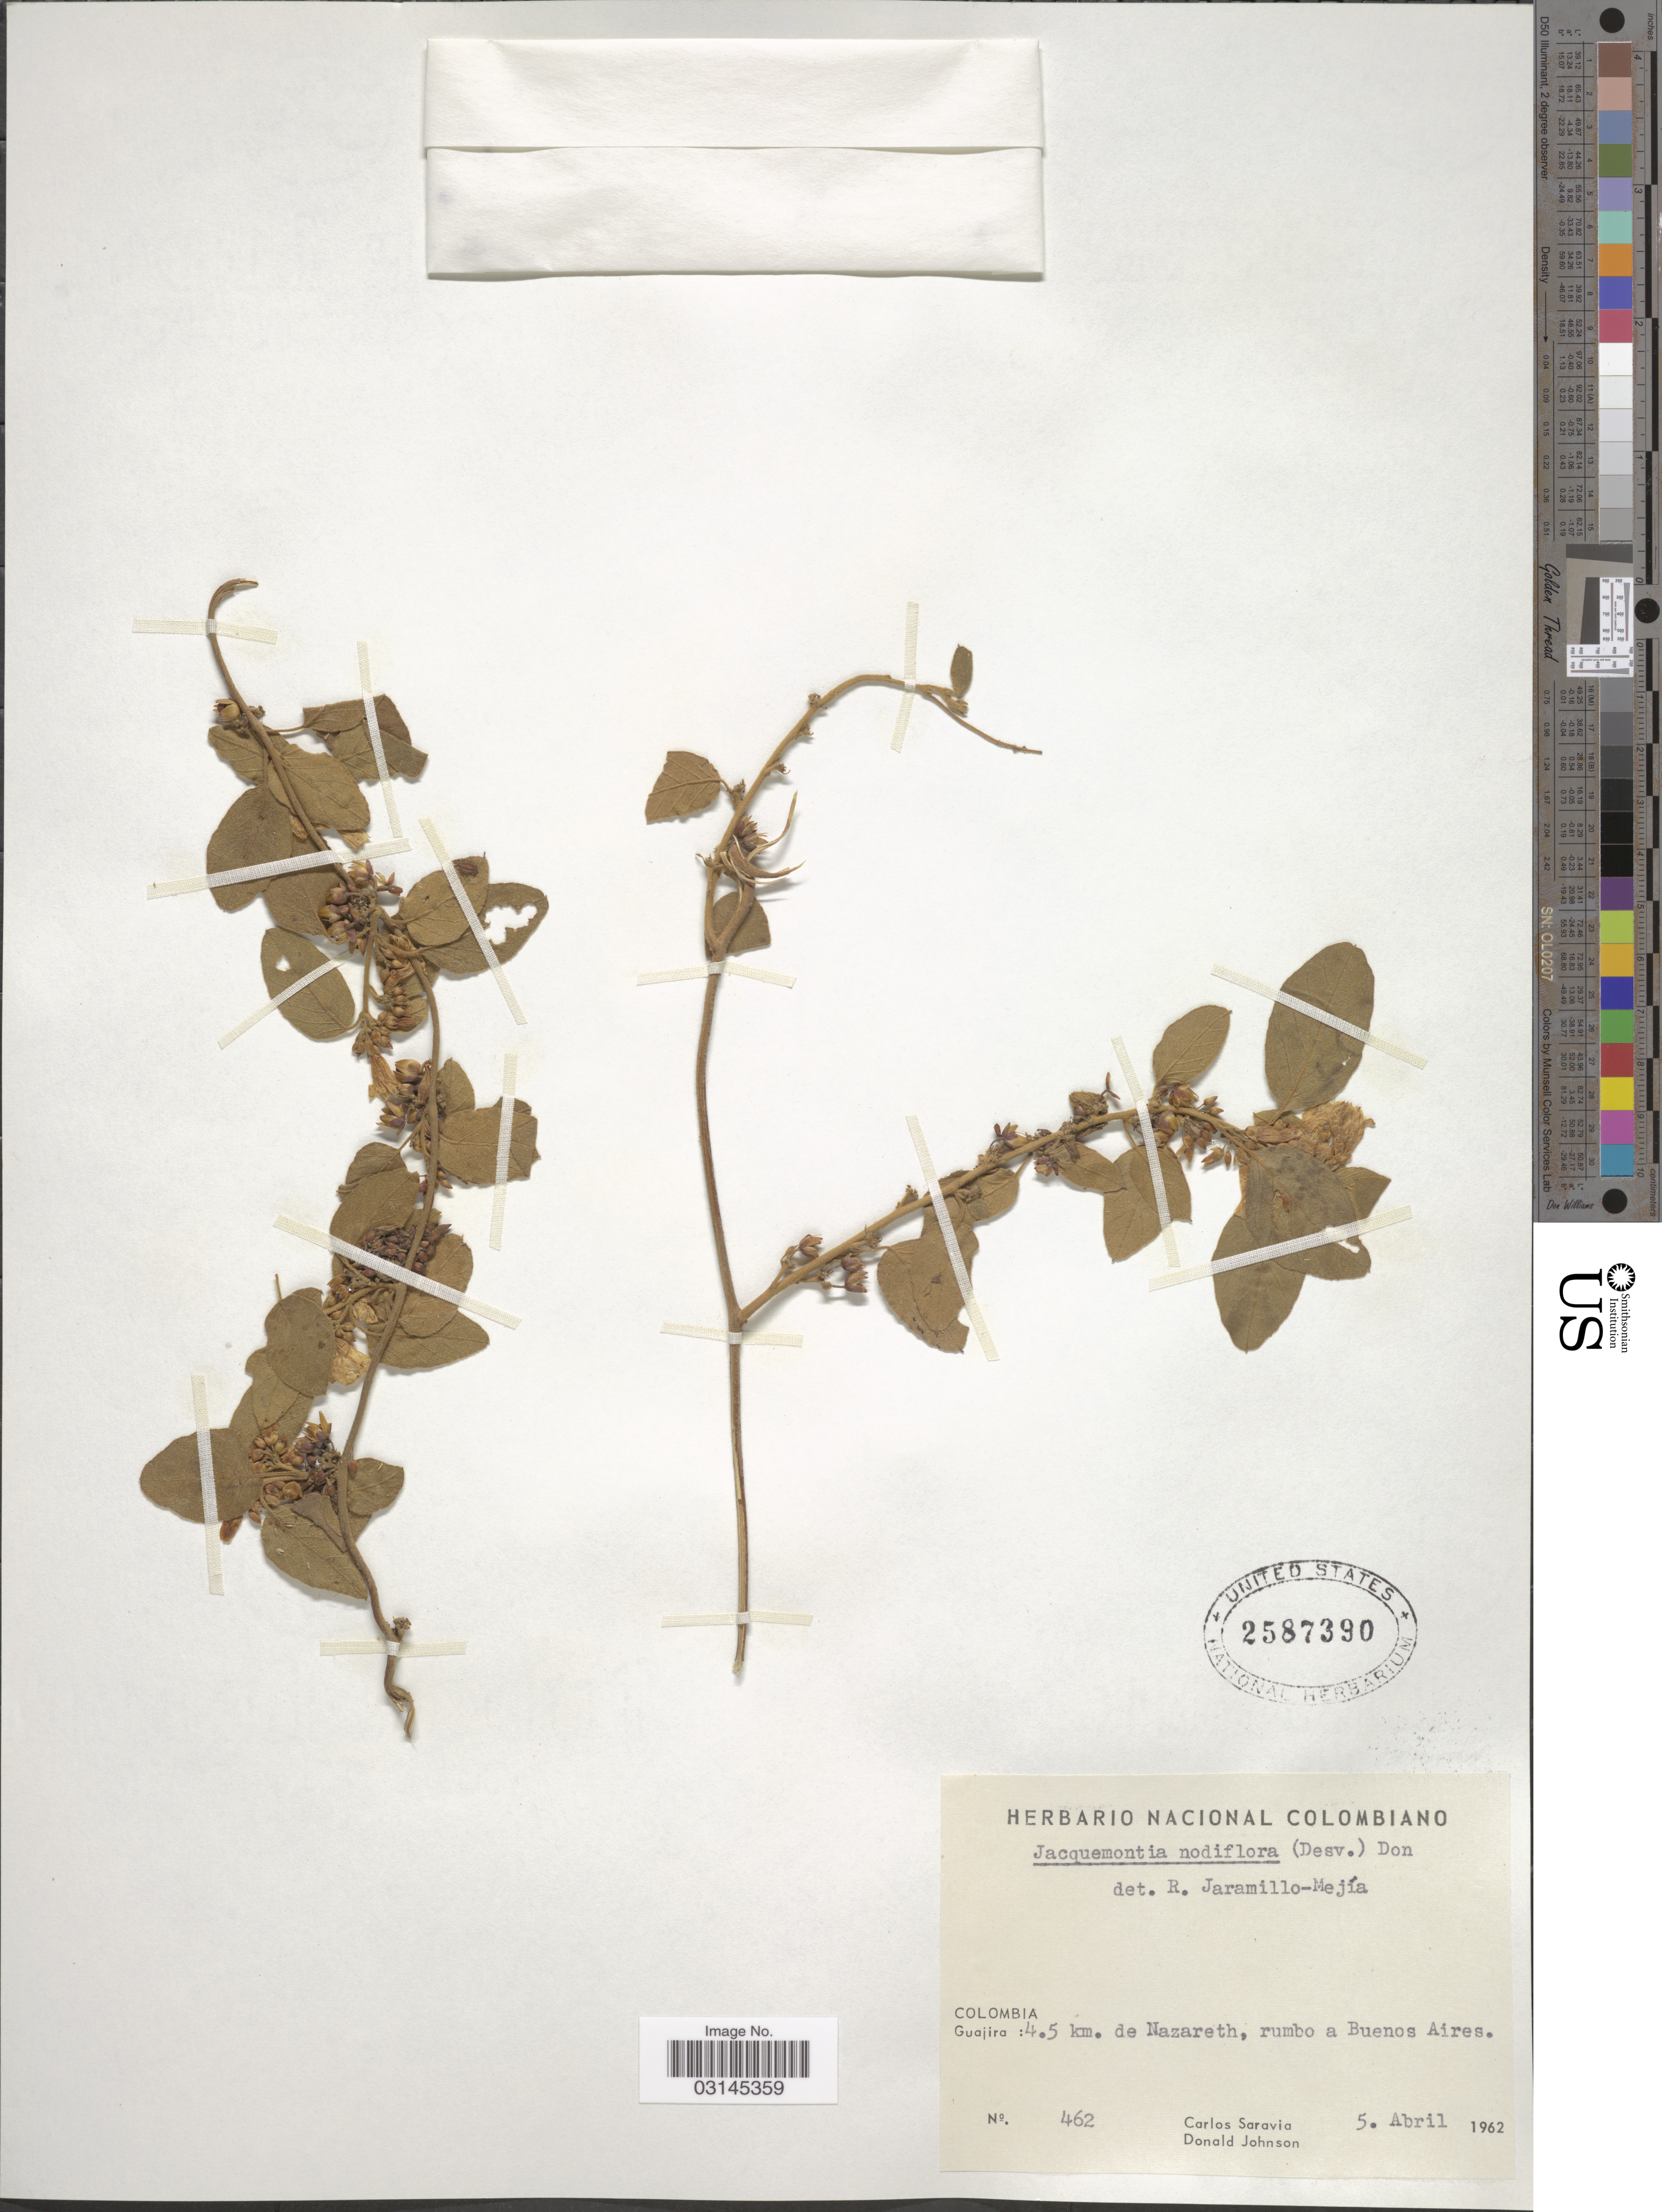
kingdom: Plantae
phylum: Tracheophyta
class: Magnoliopsida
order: Solanales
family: Convolvulaceae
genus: Convolvulus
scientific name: Convolvulus nodiflorus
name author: Desr.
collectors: C. Saravia & D. Johnson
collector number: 462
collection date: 1962-04-05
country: Colombia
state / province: La Guajira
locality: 4.5 km. de Nazareth, rumbo a Buenos Aires.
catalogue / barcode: US 2587390